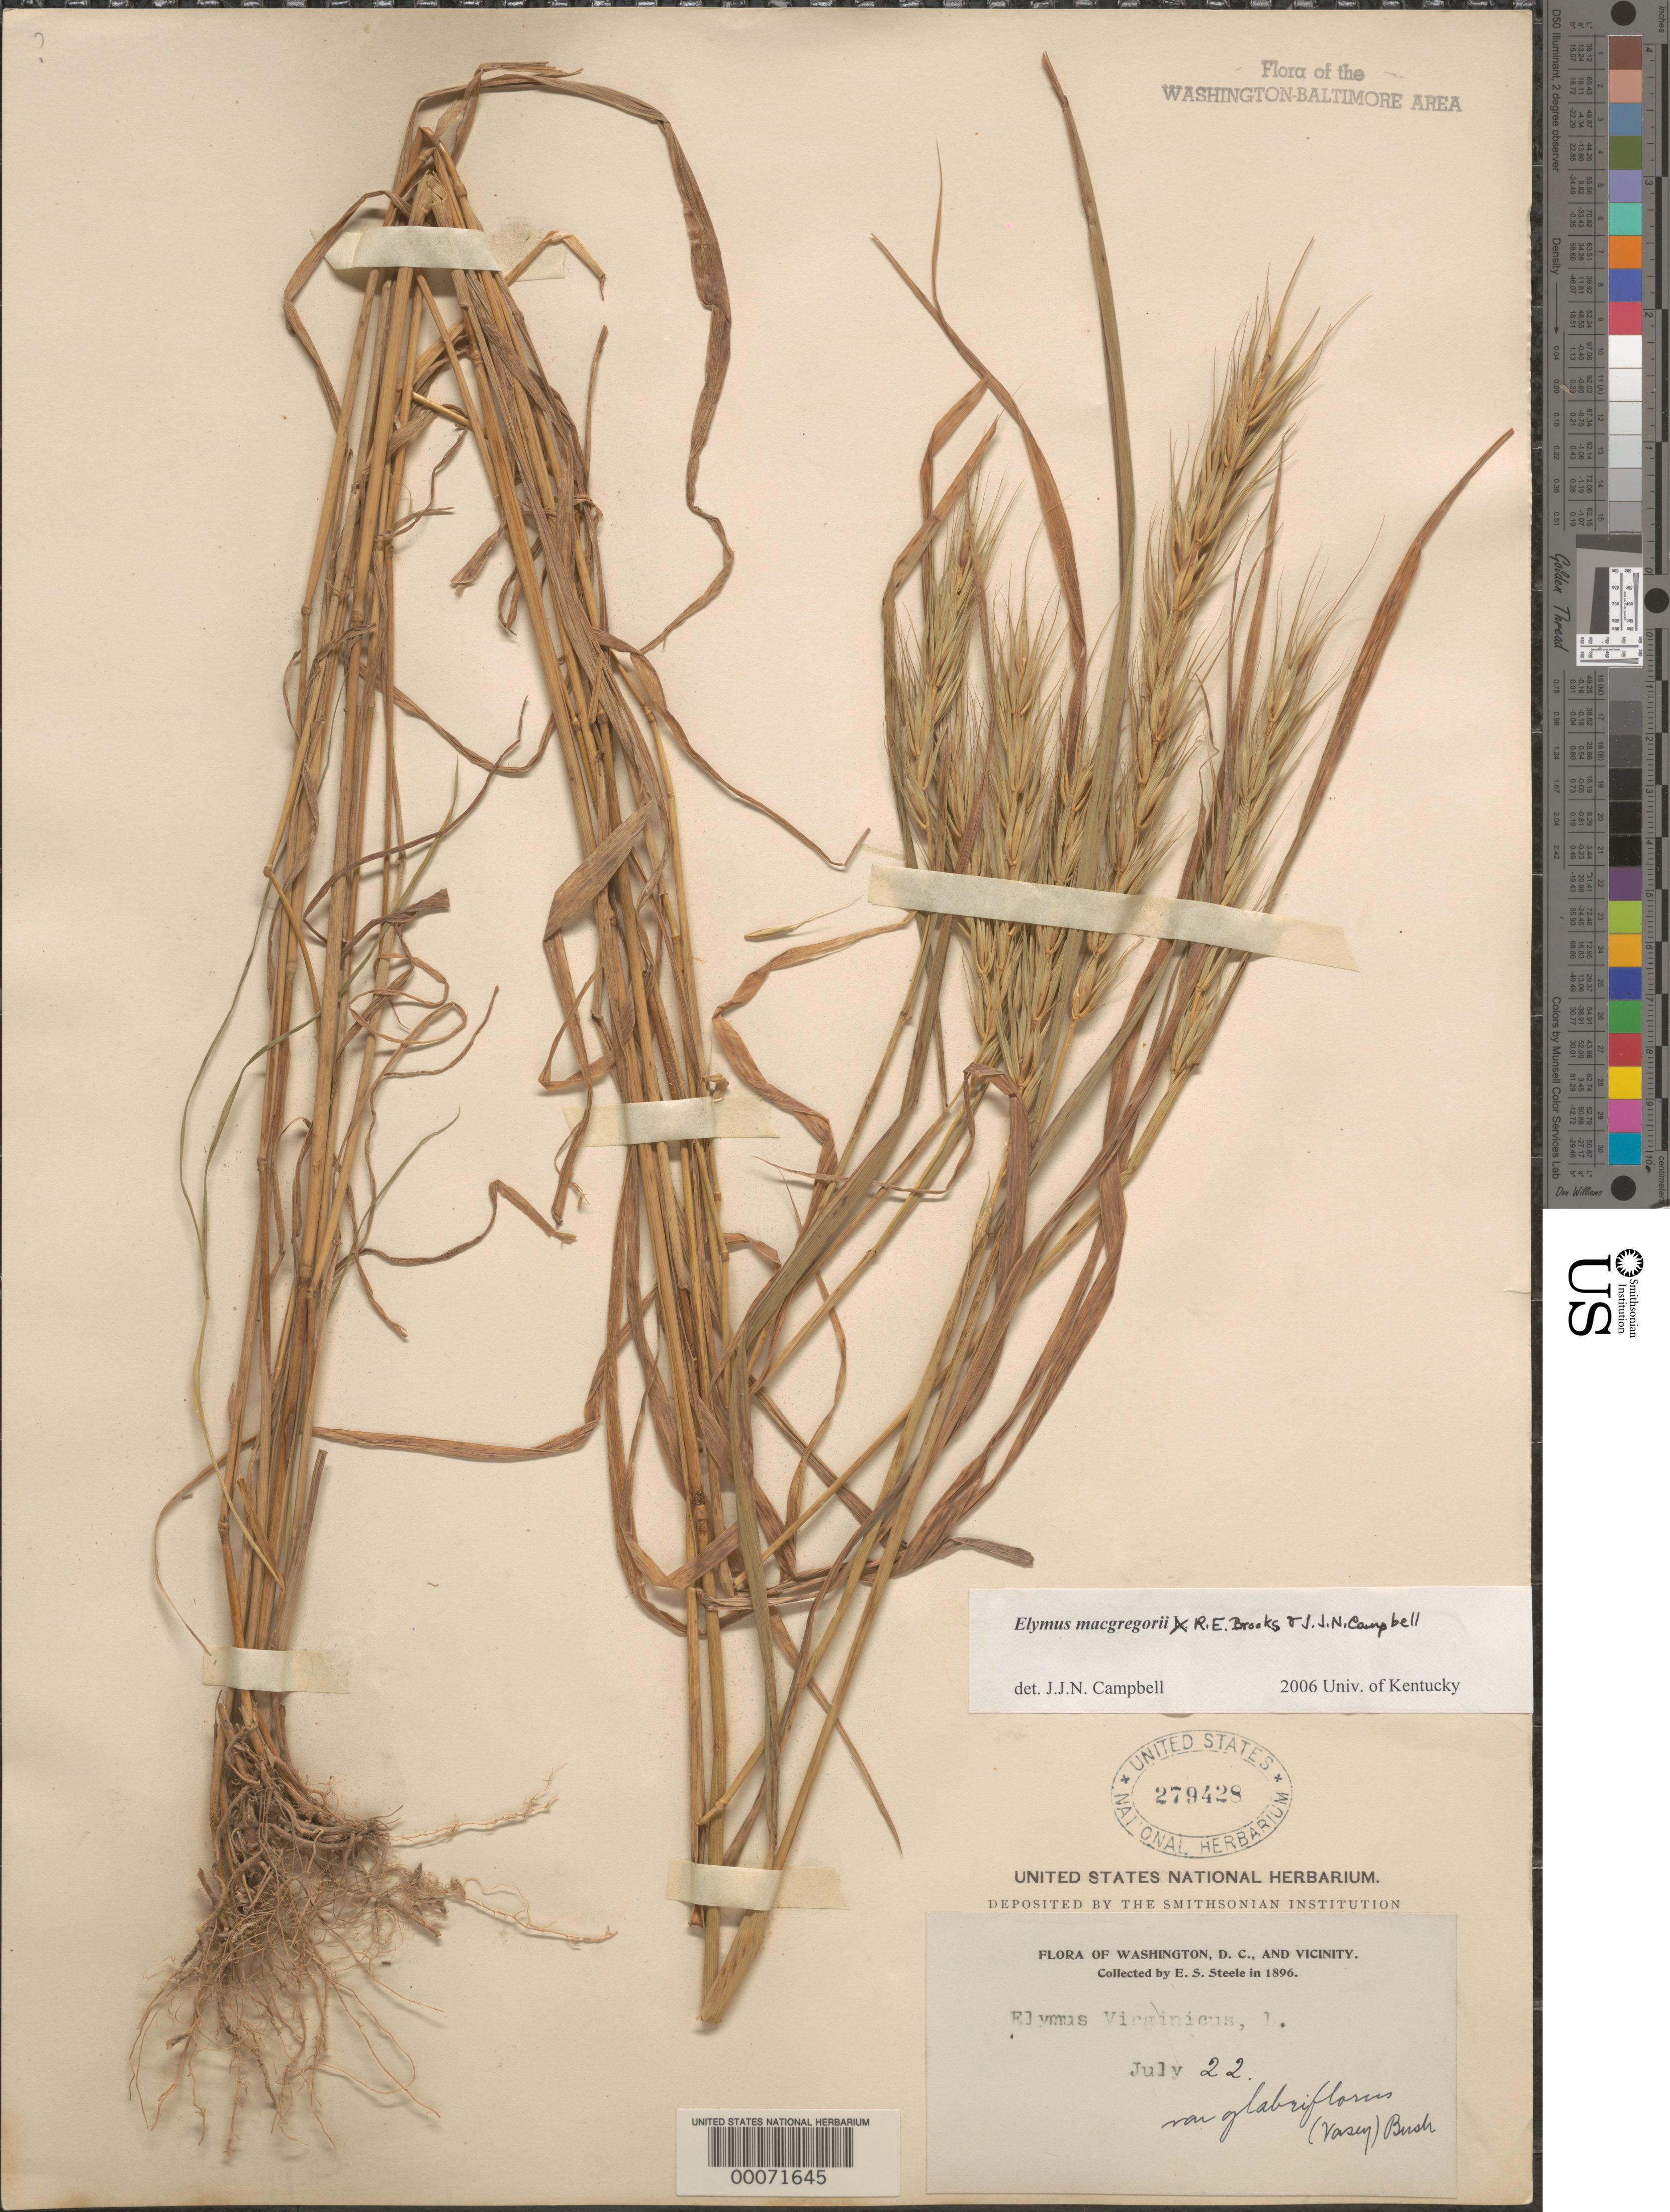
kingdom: Plantae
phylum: Tracheophyta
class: Liliopsida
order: Poales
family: Poaceae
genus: Elymus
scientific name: Elymus macgregorii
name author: R.E. Brooks & J.J.N. Campb.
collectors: E. Steele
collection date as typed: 22 Jul 1896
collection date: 1896-07-22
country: United States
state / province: District of Columbia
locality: Washington DC area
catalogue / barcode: US 279428